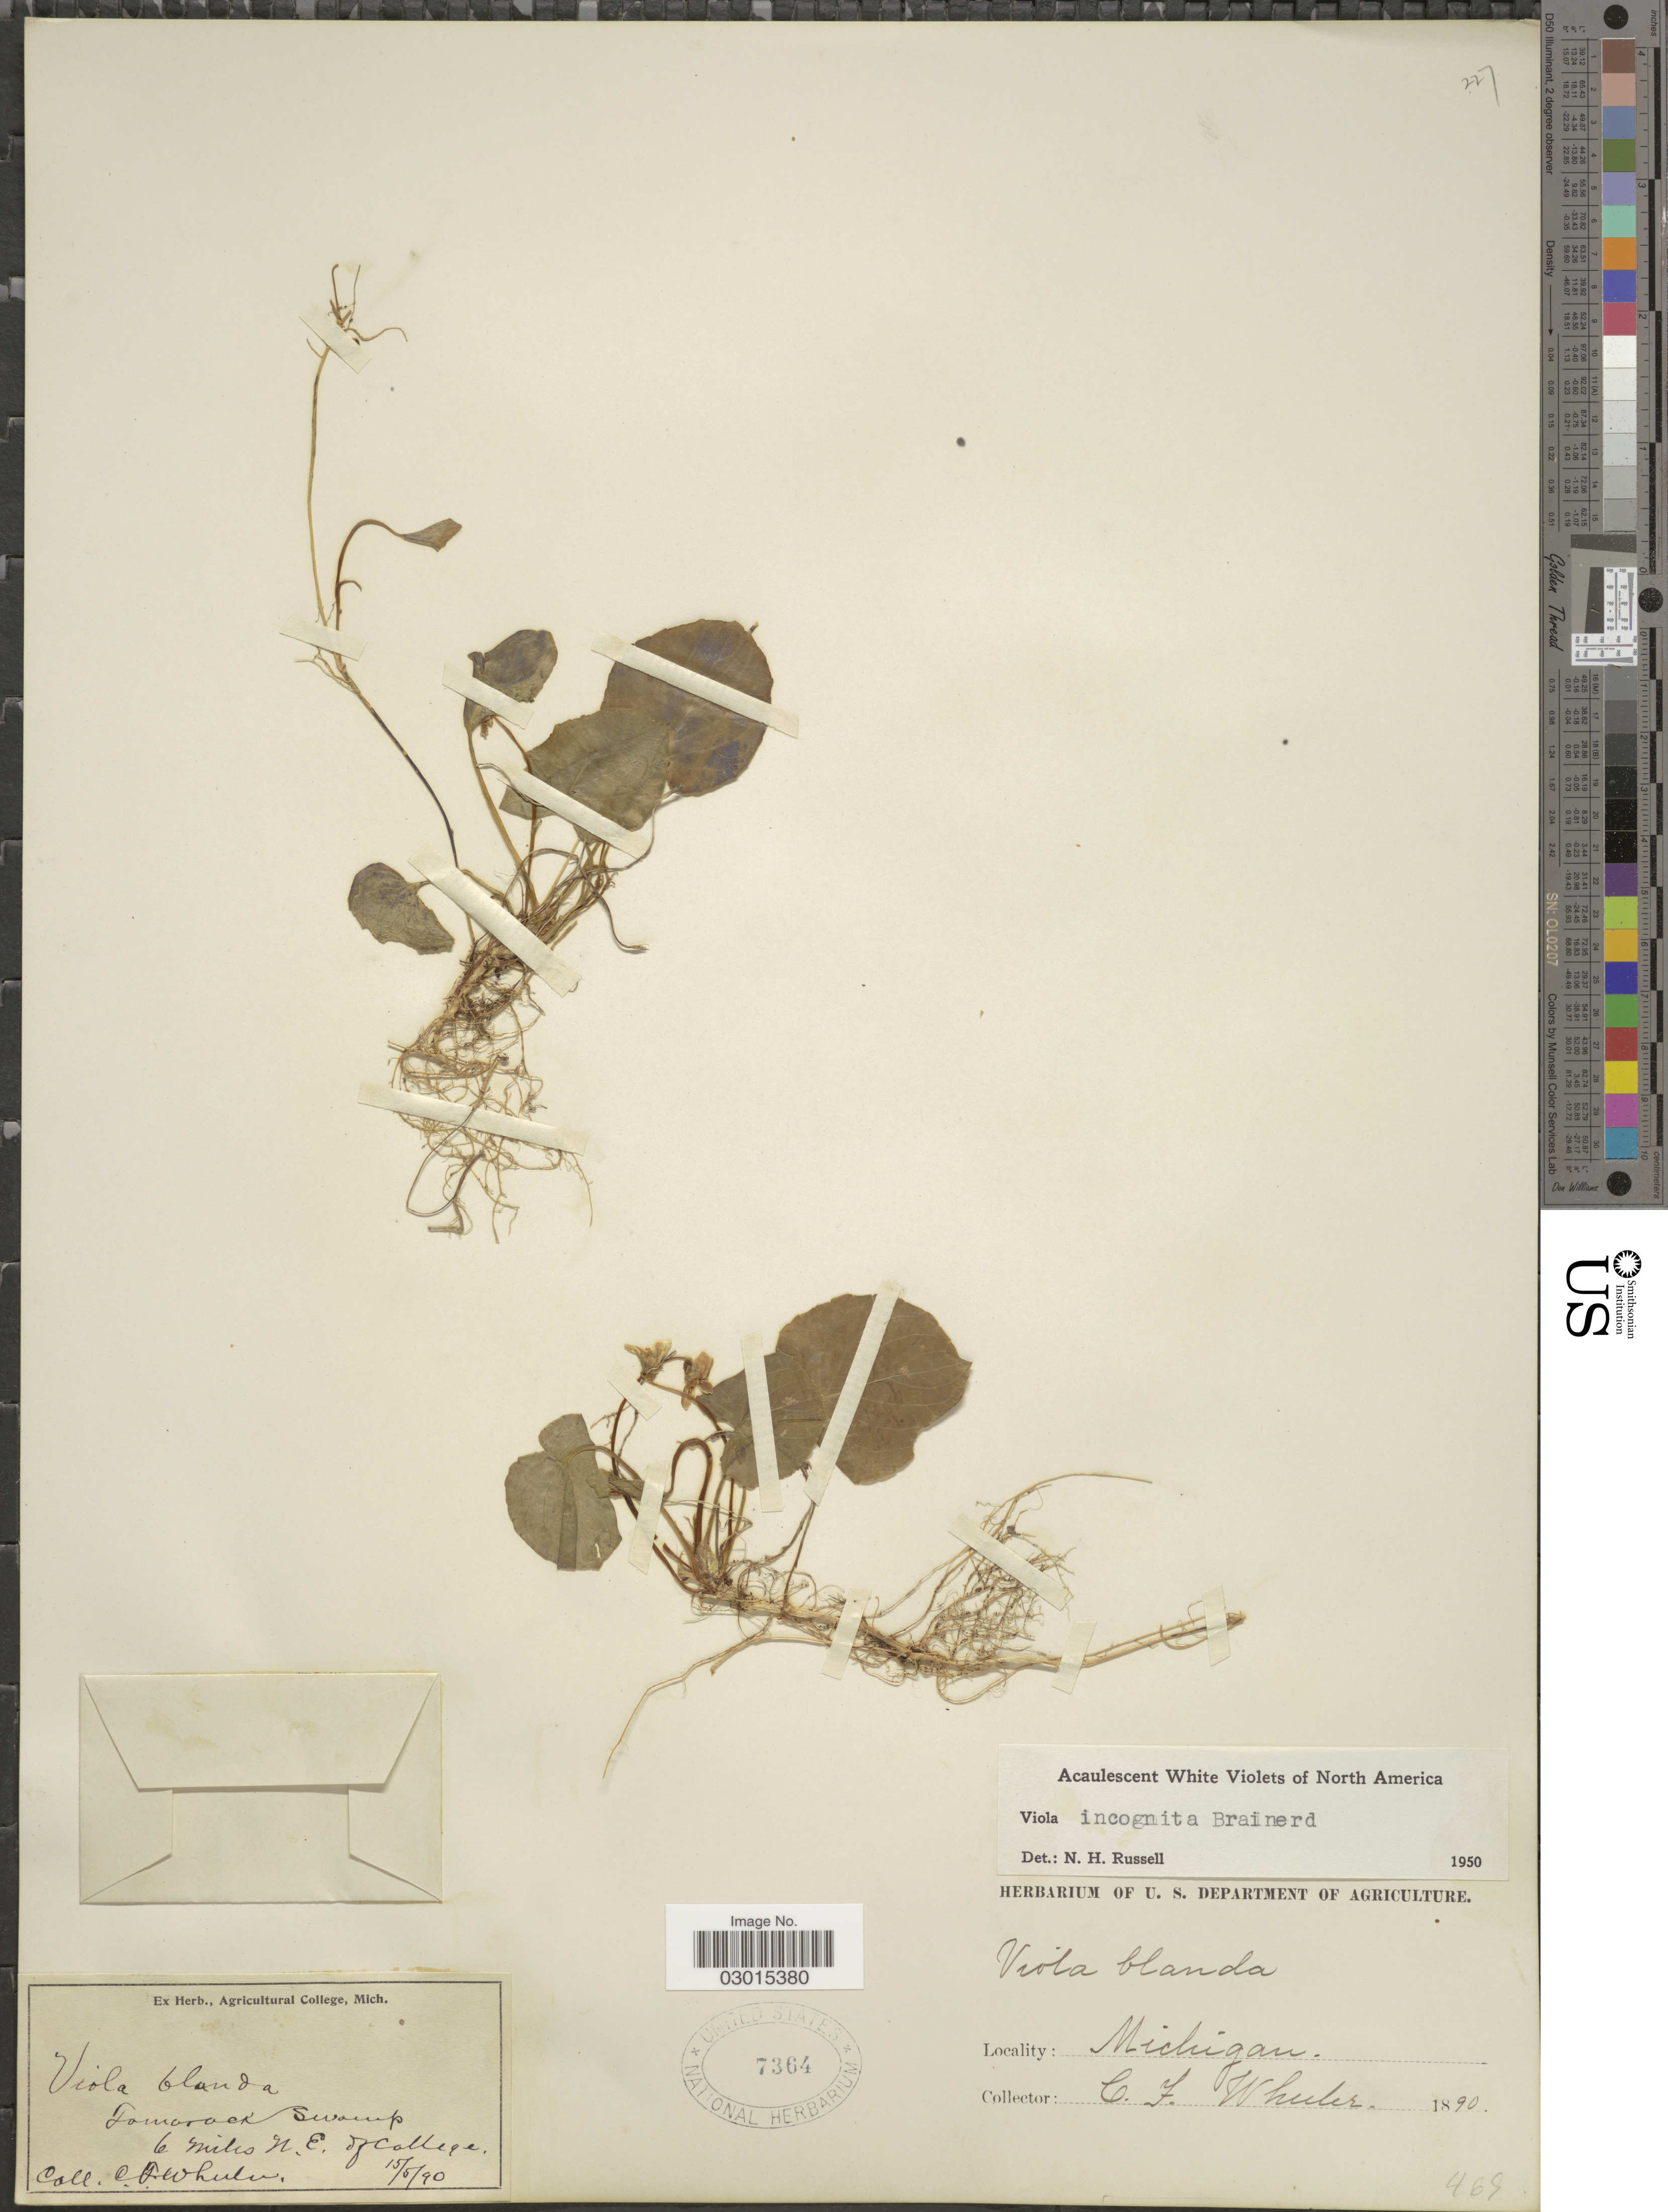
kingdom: Plantae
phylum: Tracheophyta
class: Magnoliopsida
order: Malpighiales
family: Violaceae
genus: Viola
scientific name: Viola incognita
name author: Brainerd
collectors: C. Wheeler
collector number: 469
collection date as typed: Transcribed d/m/y: 15/5/90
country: United States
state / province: Michigan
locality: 6 miles N.E. of College.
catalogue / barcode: US 7364